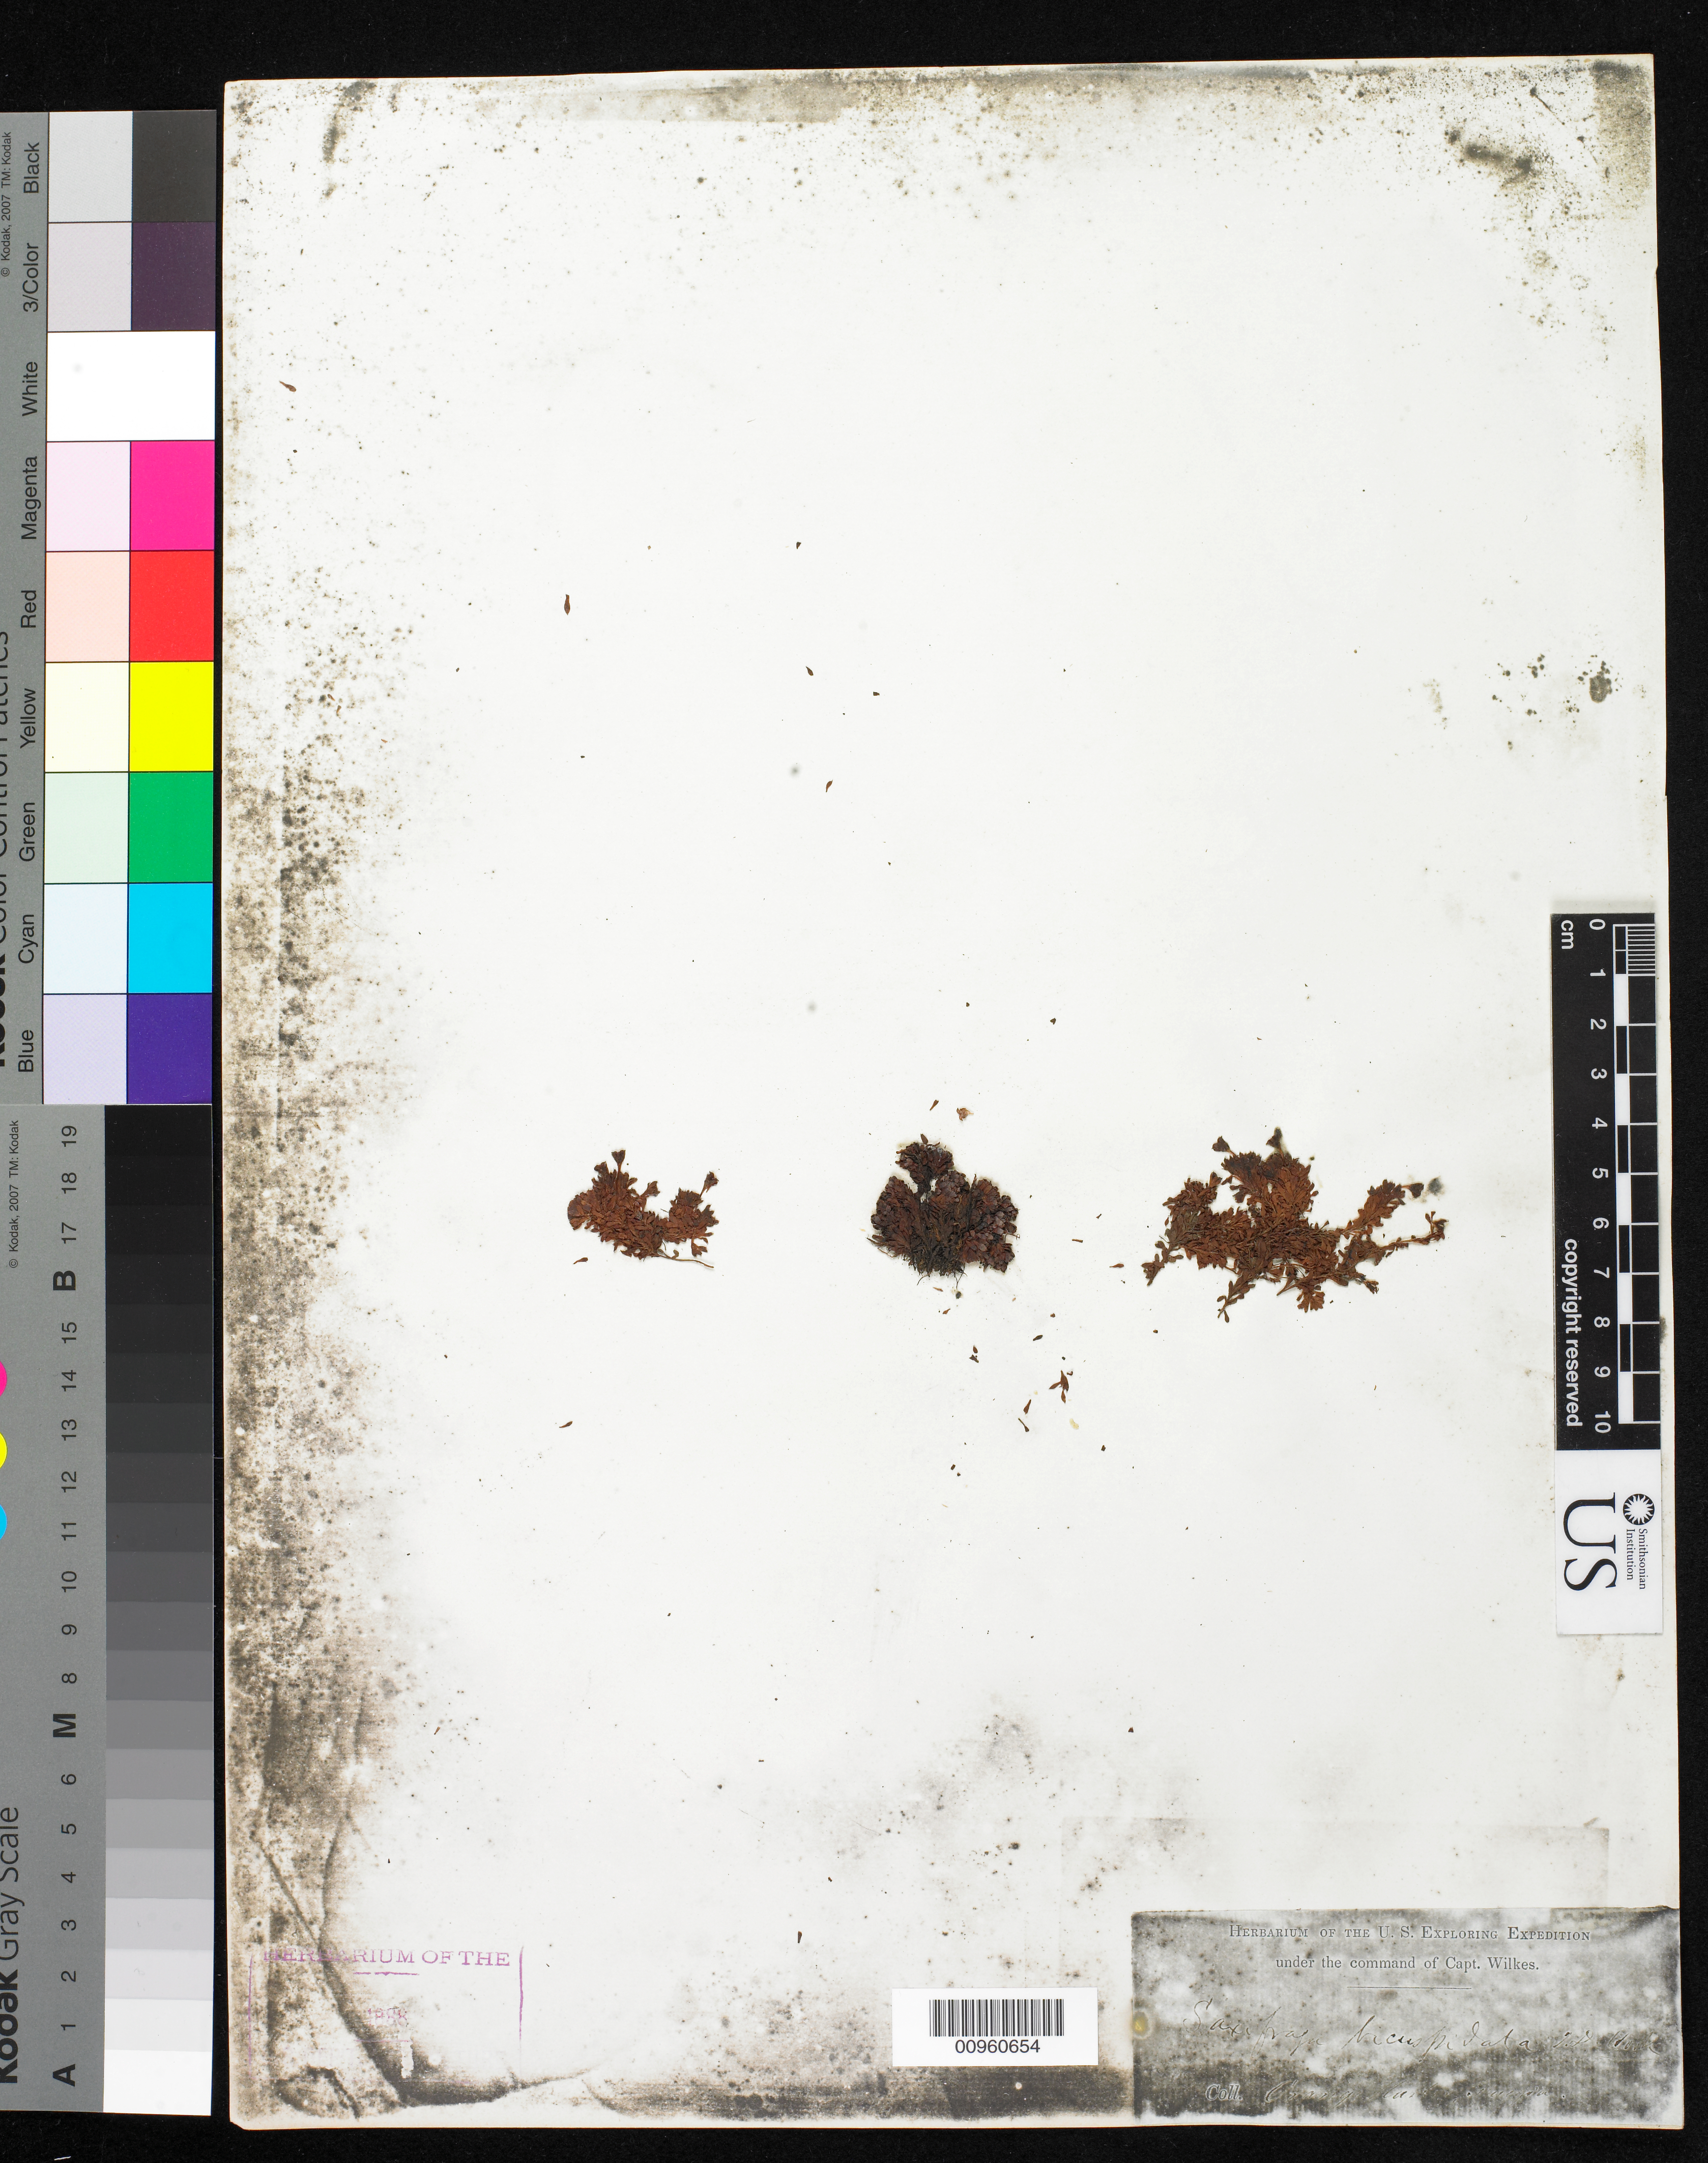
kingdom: Plantae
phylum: Tracheophyta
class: Magnoliopsida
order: Saxifragales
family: Saxifragaceae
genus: Saxifraga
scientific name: Saxifraga bicuspidata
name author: Hook. f.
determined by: Strong, Mark T., (BOT), Smithsonian Institution - National Museum of Natural History (UNITED STATES)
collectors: Wilkes Explor. Exped.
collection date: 1838/1842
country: Chile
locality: Orange Harbor, Tierra del Fuego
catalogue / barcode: US 98644